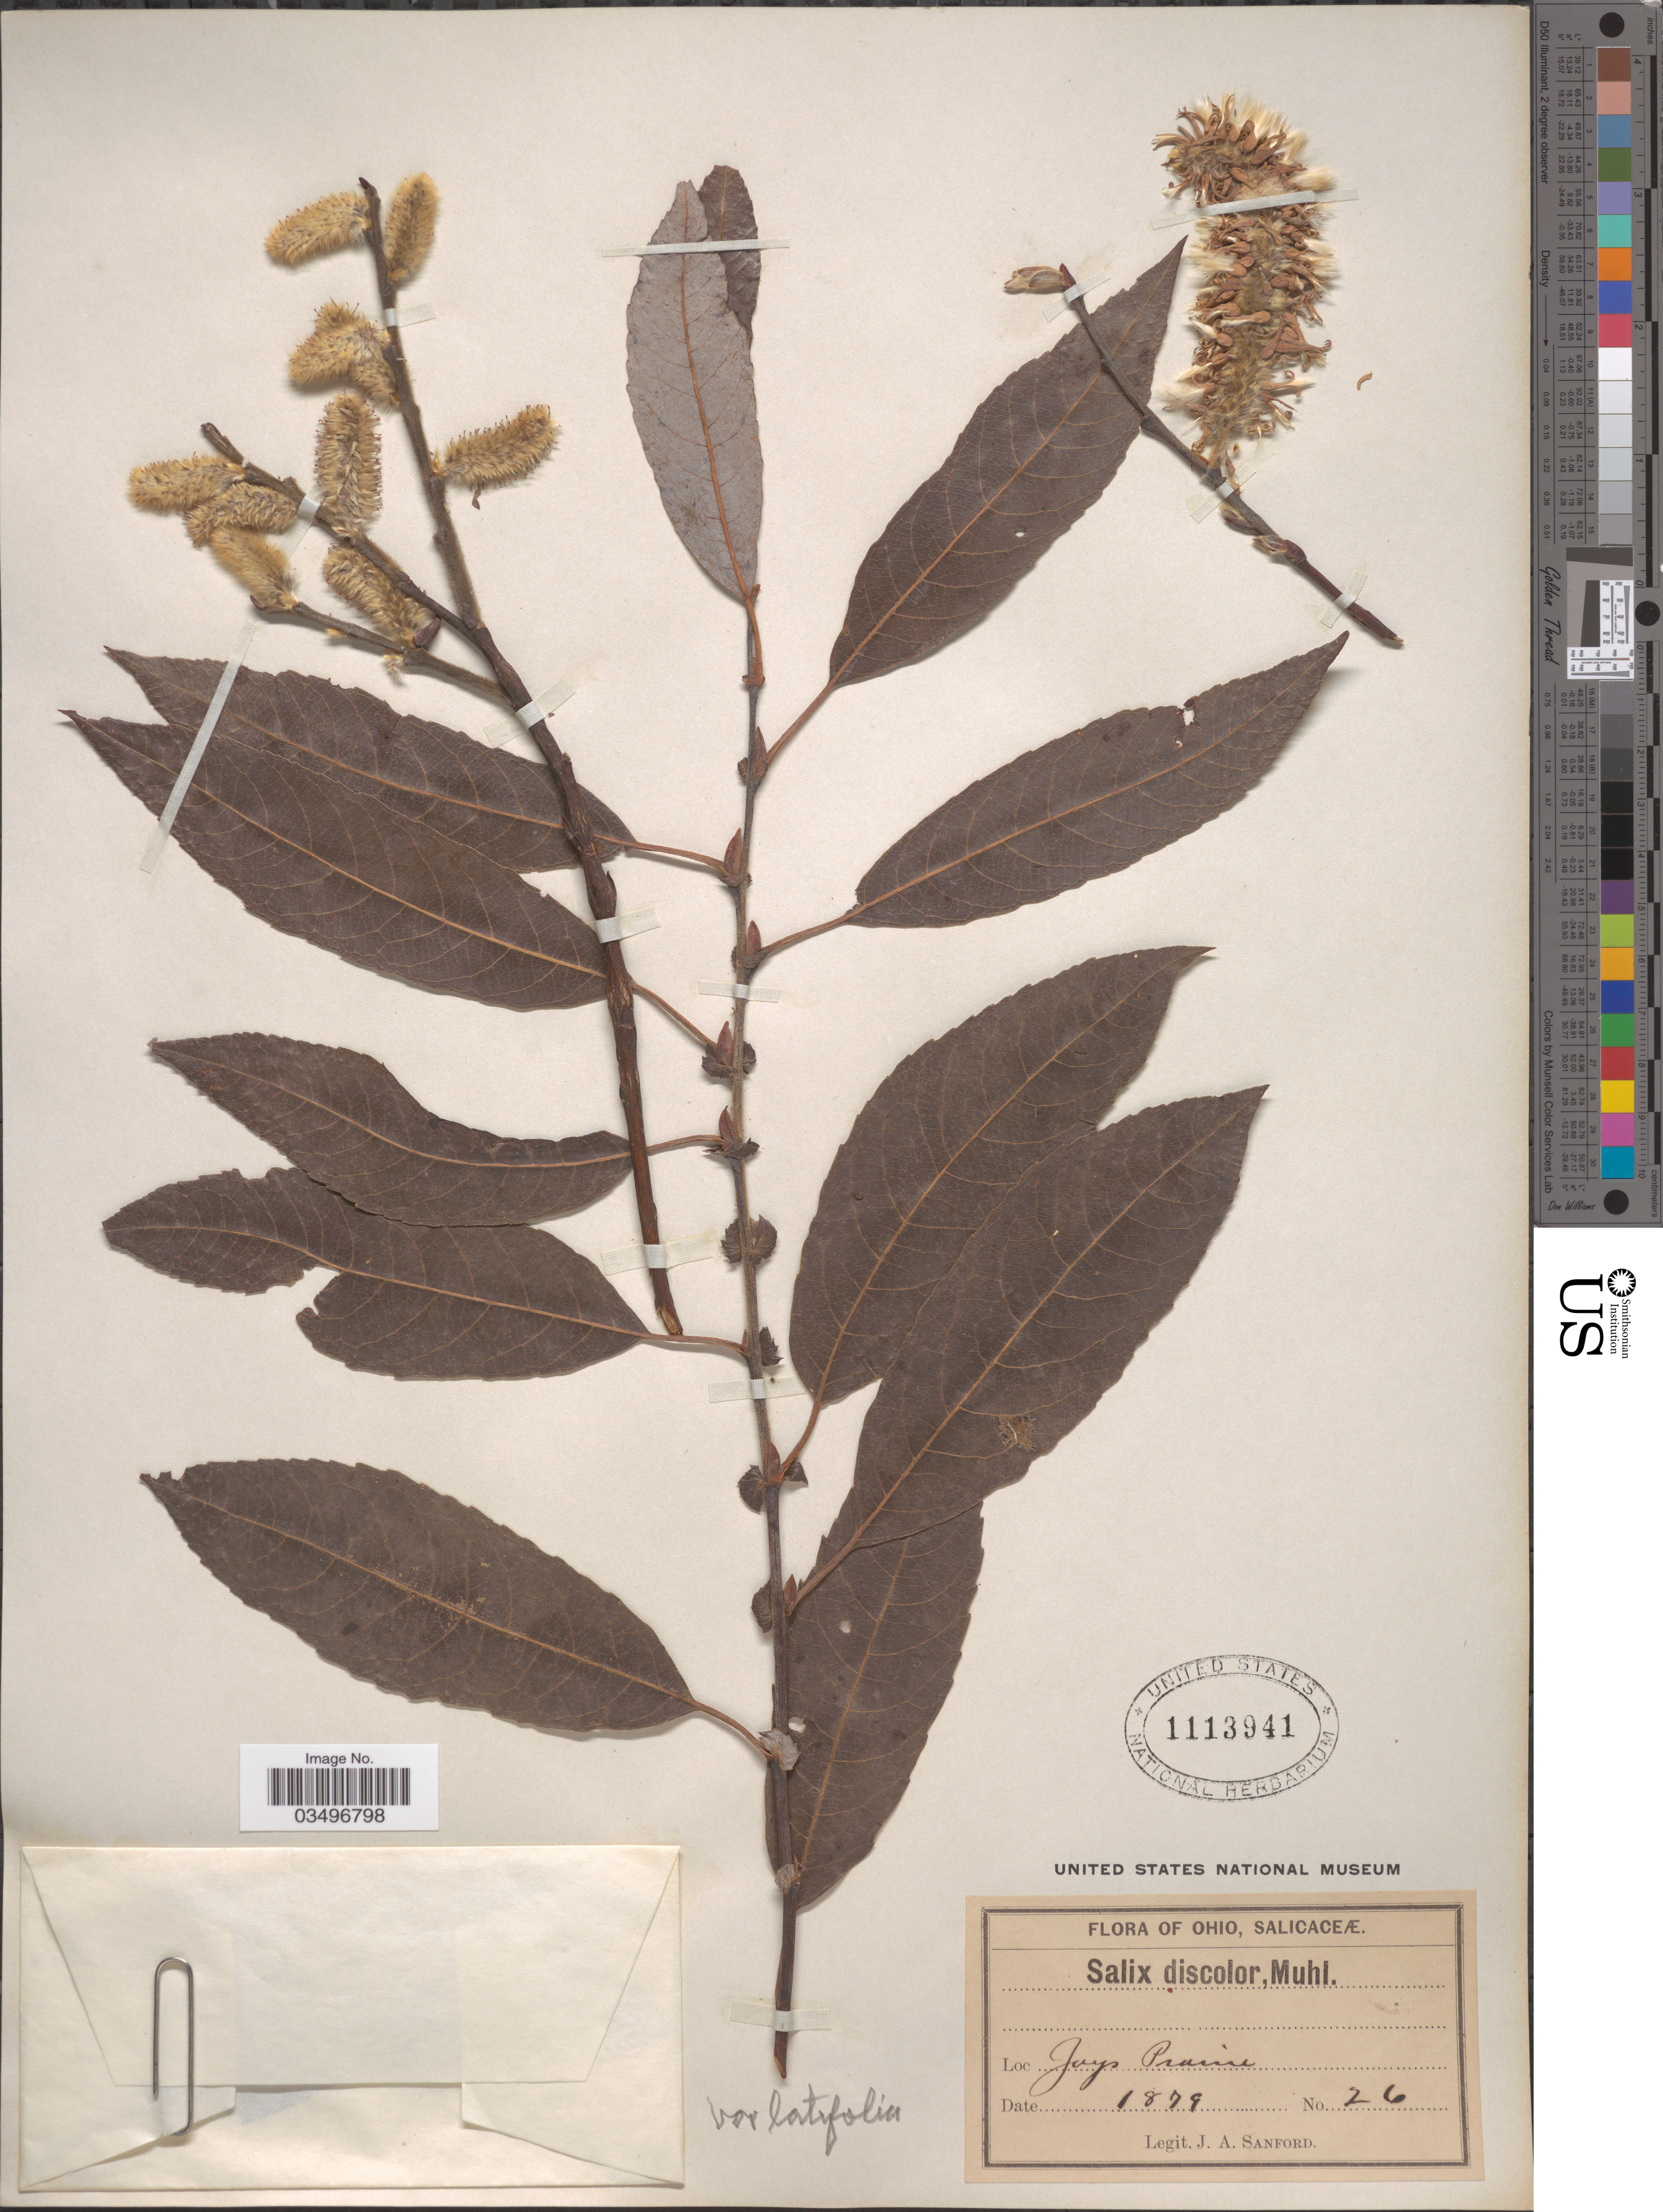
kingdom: Plantae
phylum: Tracheophyta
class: Magnoliopsida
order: Malpighiales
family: Salicaceae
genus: Salix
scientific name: Salix discolor var. latifolia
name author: Andersson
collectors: J. Sanford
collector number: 26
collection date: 1879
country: United States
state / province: Ohio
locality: Joys [interpreted] Prairie.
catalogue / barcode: US 1113941